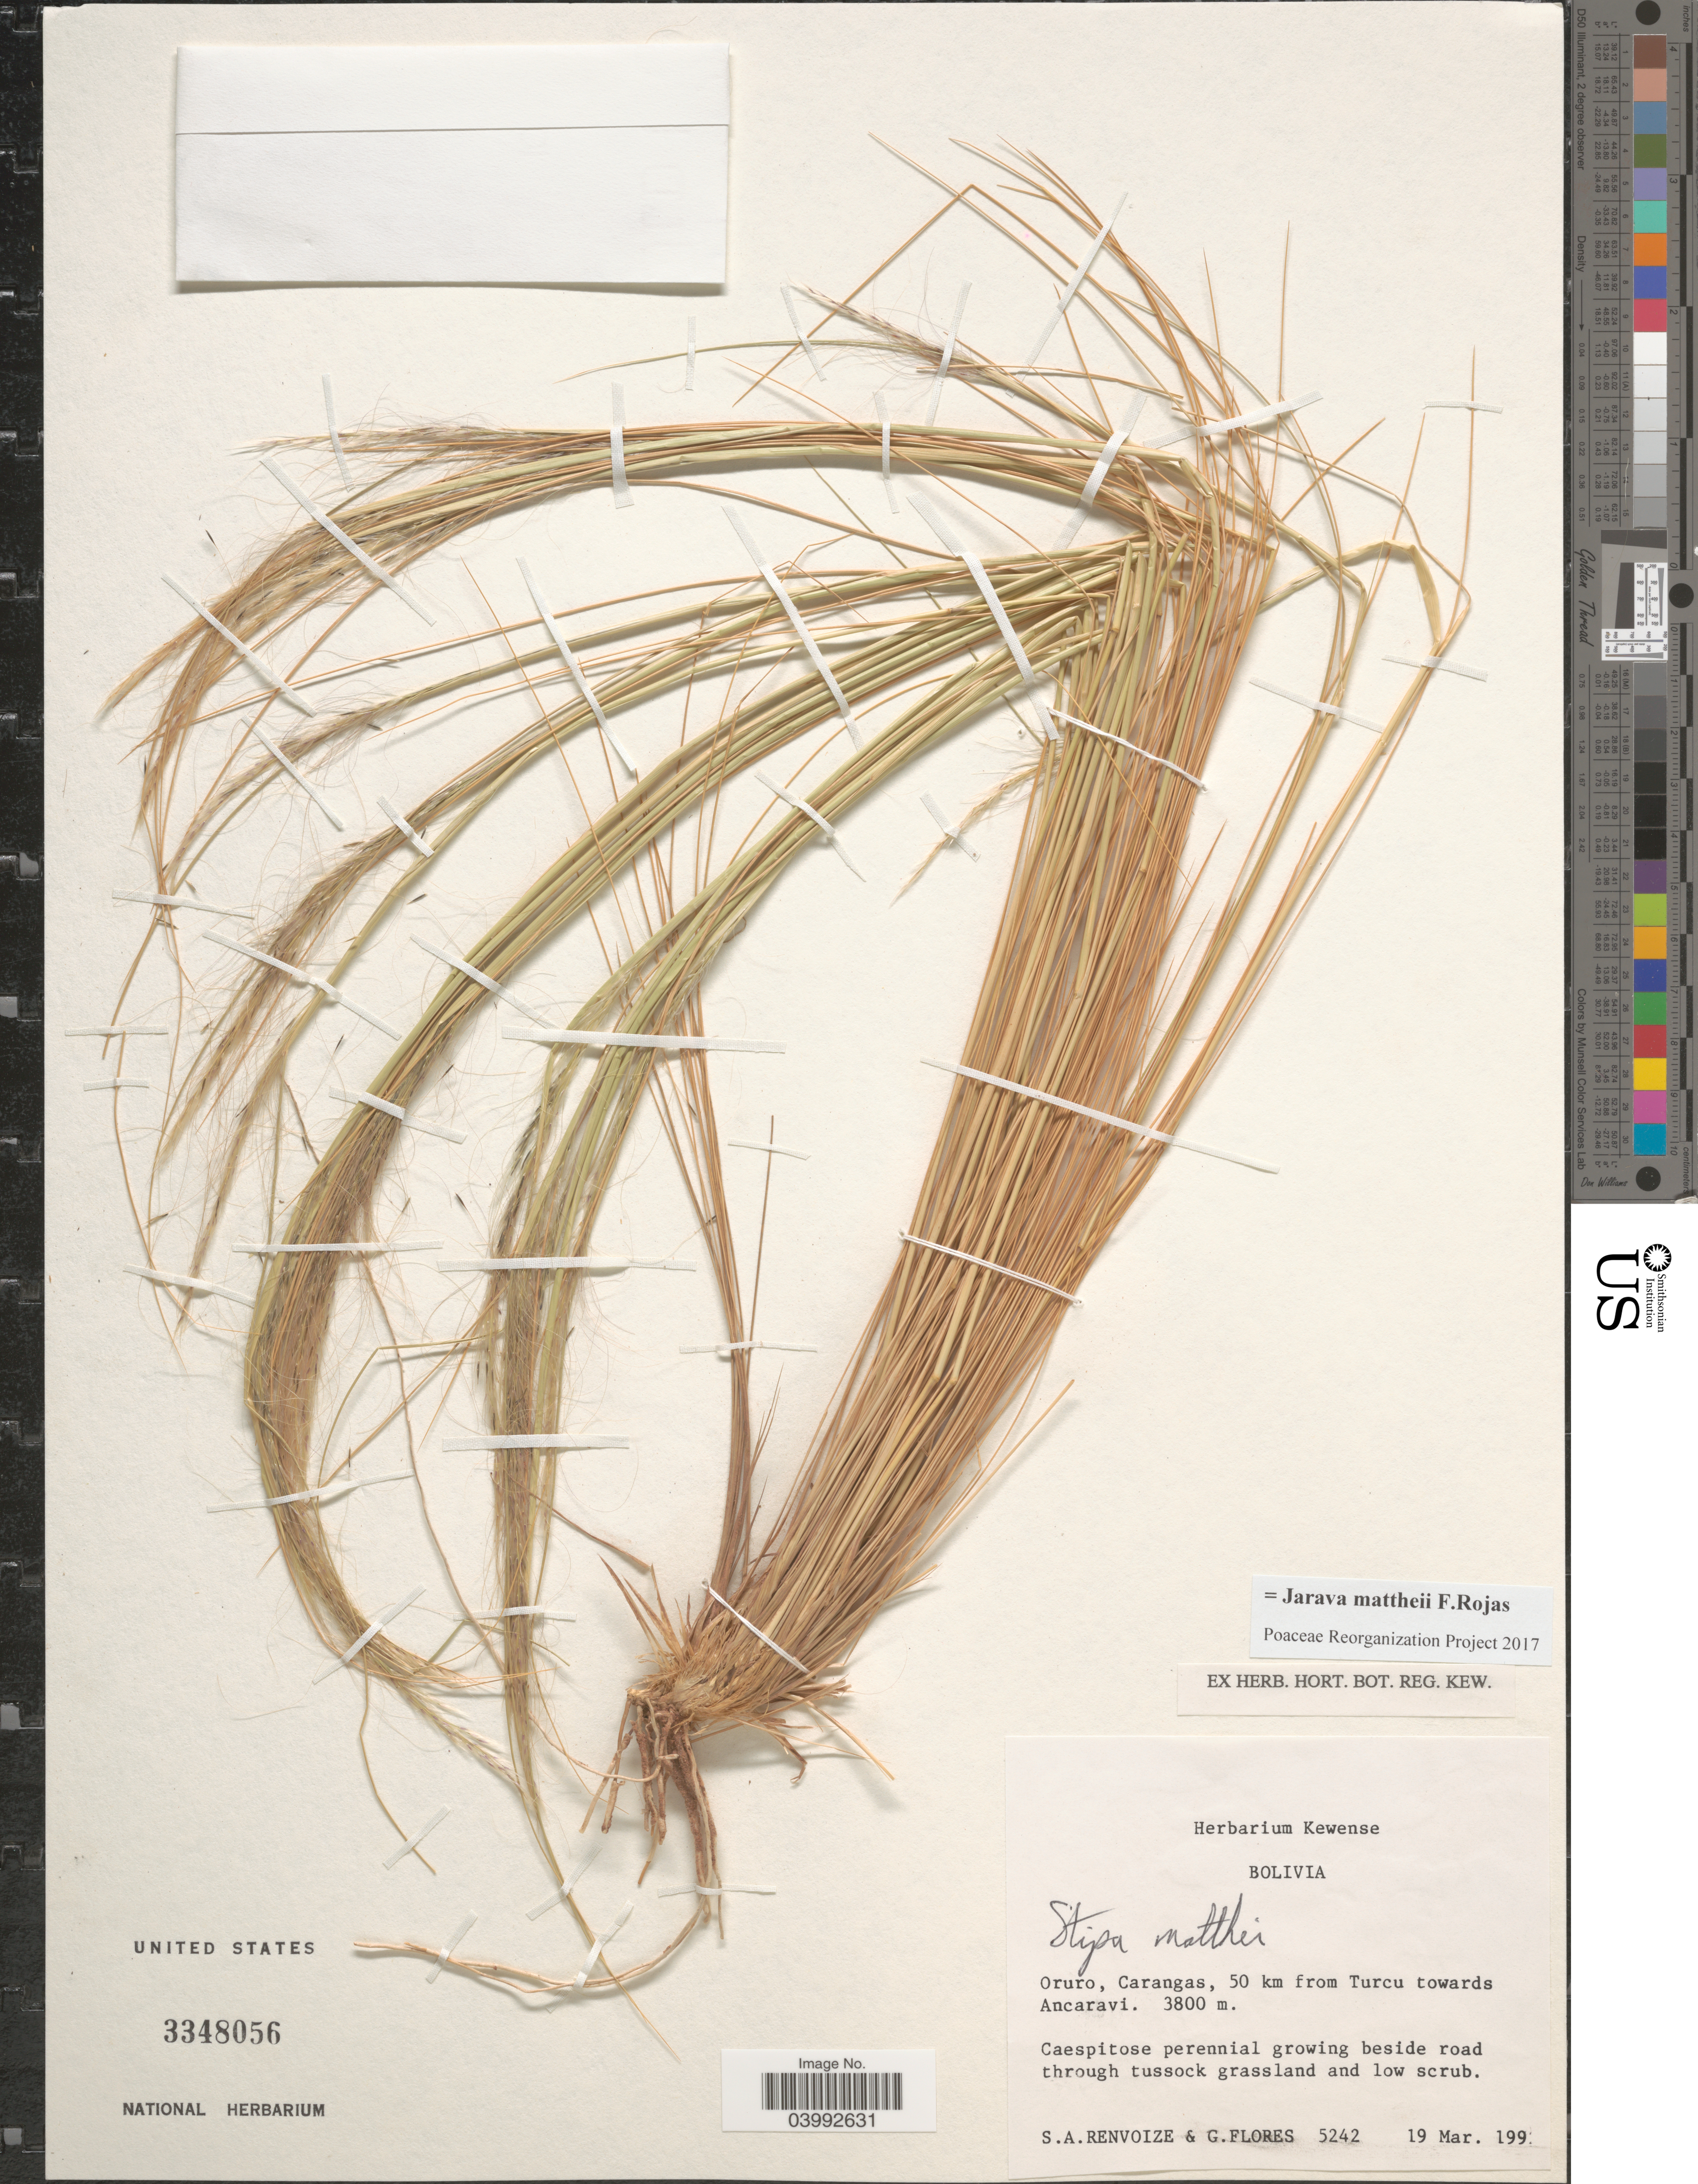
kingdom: Plantae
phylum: Tracheophyta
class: Liliopsida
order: Poales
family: Poaceae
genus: Jarava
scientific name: Jarava mattheii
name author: F. Rojas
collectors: S. A. Renvoize & G. Flores F.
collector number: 5242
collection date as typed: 19 Mar. 199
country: Bolivia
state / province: Oruro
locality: Carangas, 50 km from Turcu towards Ancaravi.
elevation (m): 3800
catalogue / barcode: US 3348056